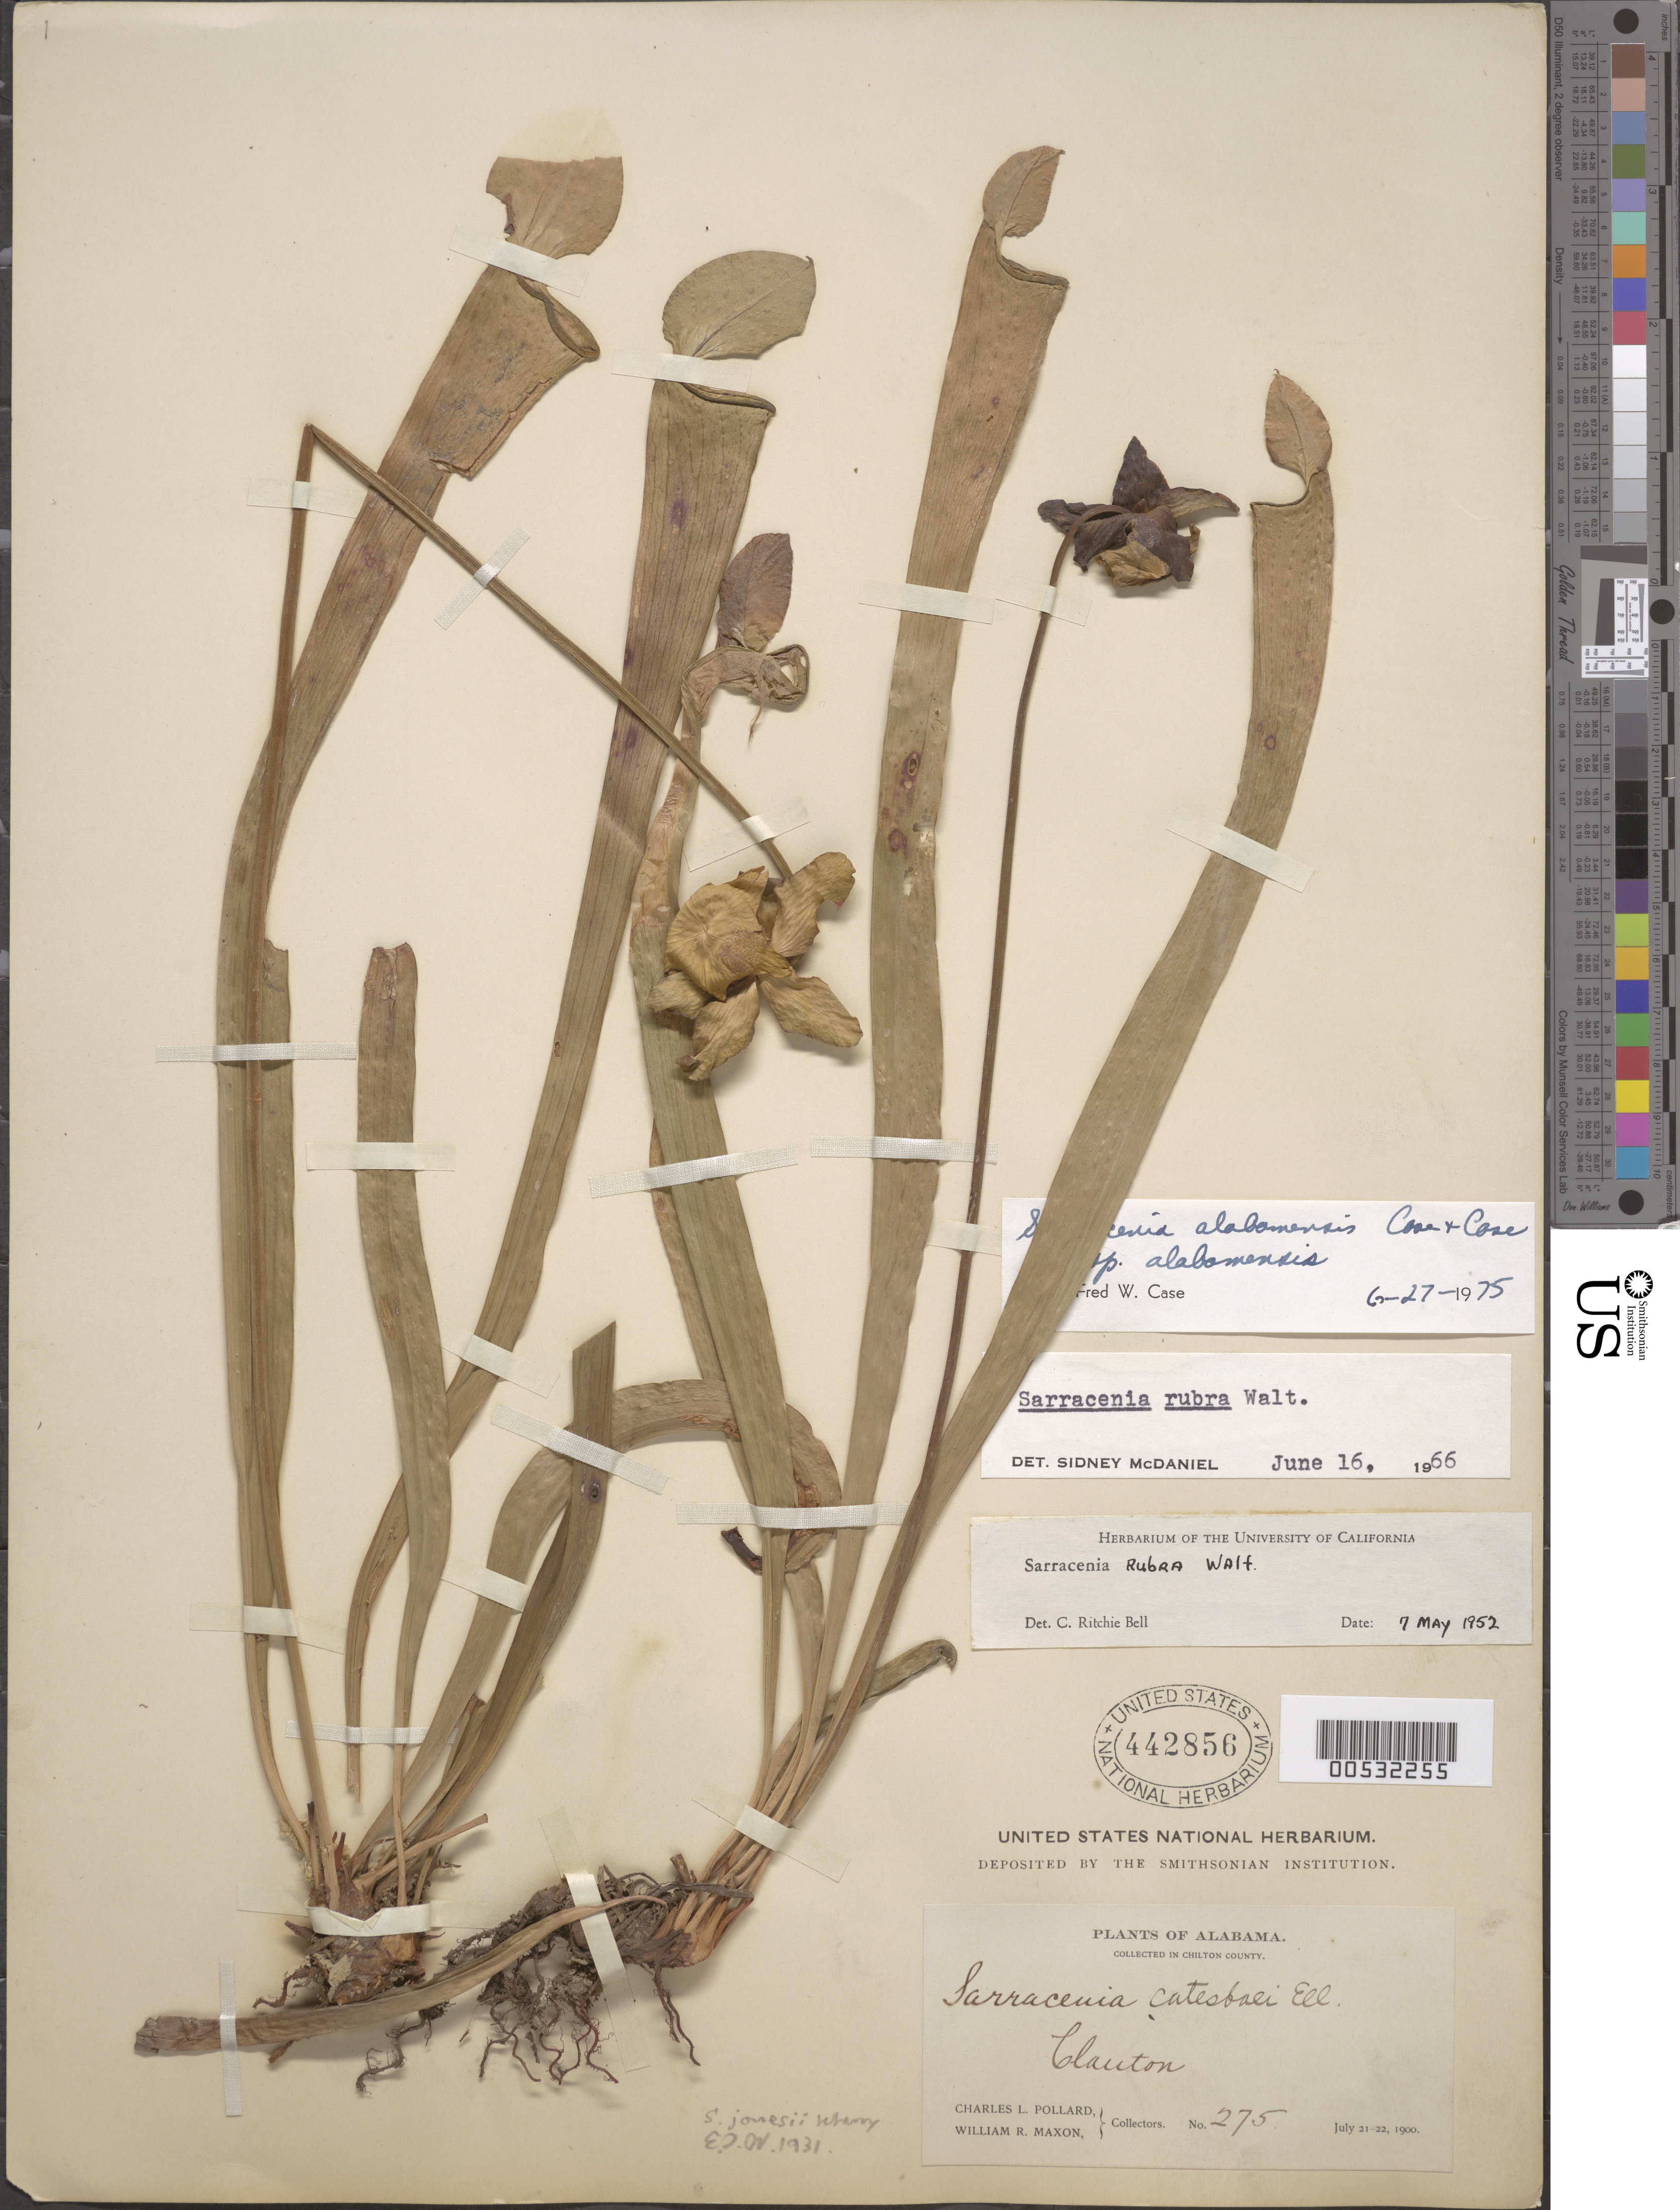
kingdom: Plantae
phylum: Tracheophyta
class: Magnoliopsida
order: Ericales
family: Sarraceniaceae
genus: Sarracenia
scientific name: Sarracenia alabamensis subsp. alabamensis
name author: Case & R.B. Case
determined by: Case, F. W.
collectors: C. L. Pollard & W. R. Maxon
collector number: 275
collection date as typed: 21 Jul 1900 to 22 Jul 1900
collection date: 1900-07-21/1900-07-22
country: United States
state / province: Alabama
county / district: Chilton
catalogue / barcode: US 442856